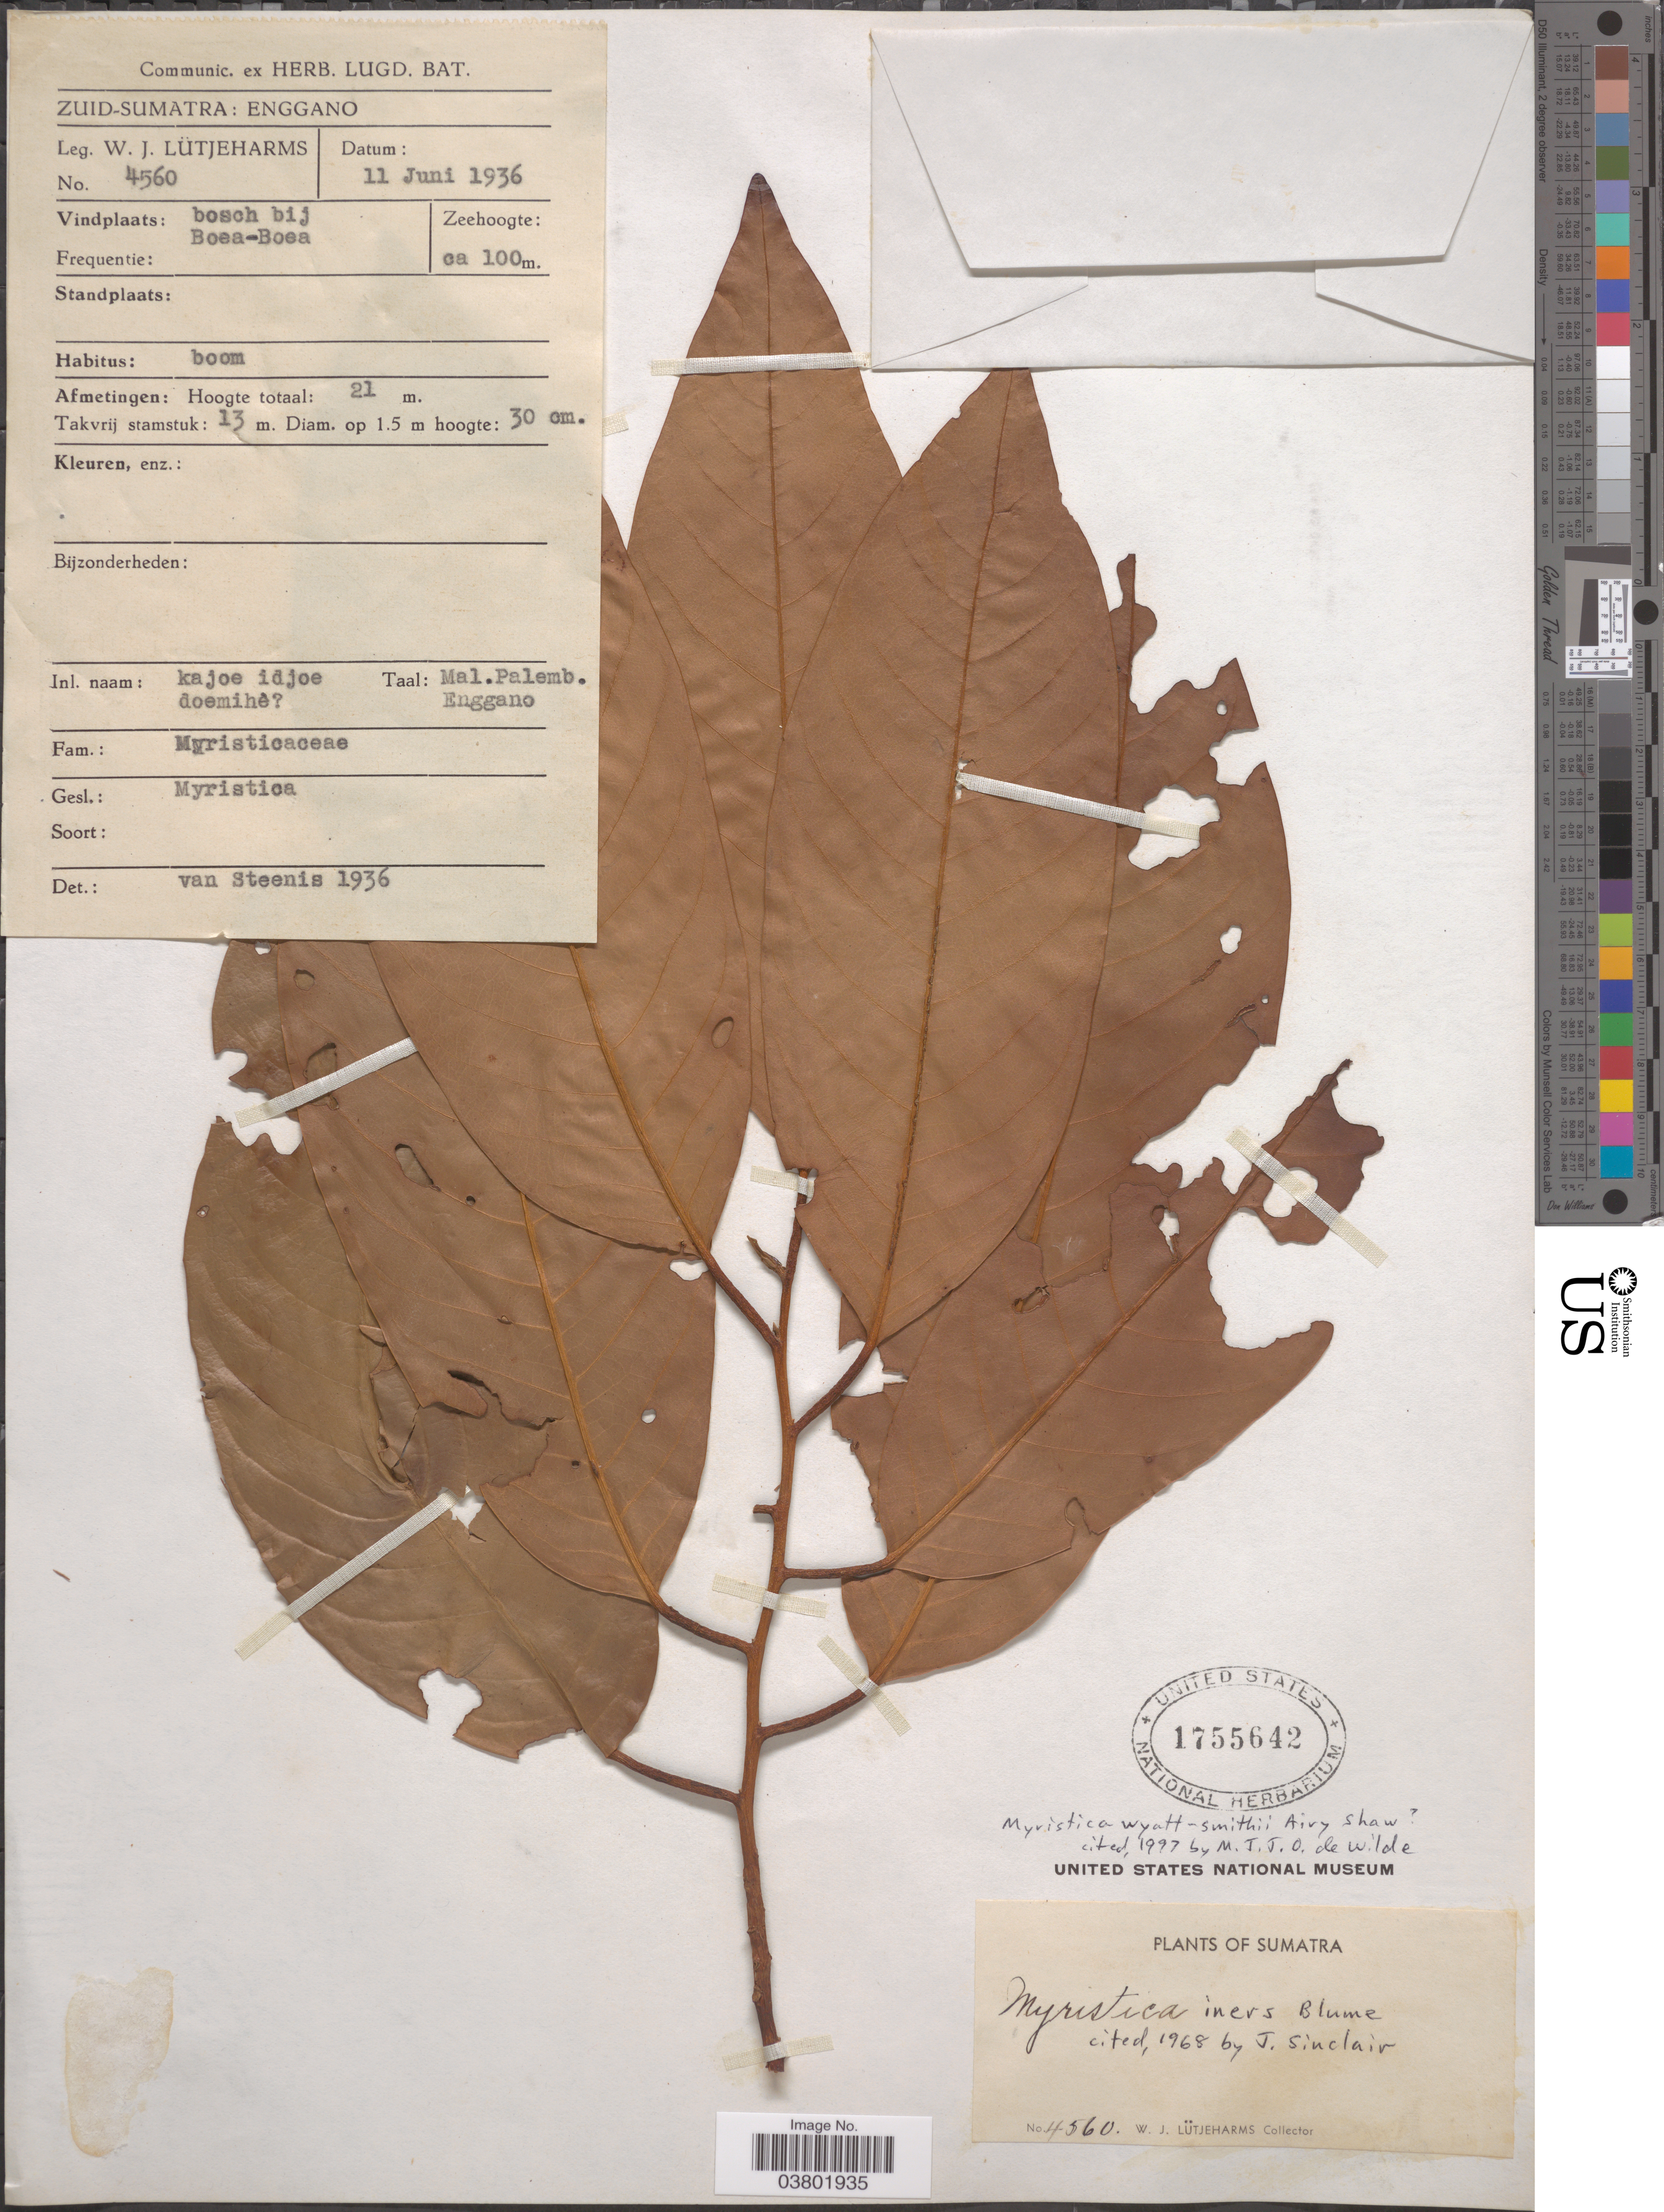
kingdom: Plantae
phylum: Tracheophyta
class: Magnoliopsida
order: Magnoliales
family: Myristicaceae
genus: Myristica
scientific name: Myristica wyatt-smithii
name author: Airy Shaw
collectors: W. Lütjeharms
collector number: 4560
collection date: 1936-06-11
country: Indonesia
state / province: Sumatra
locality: Zuid-Sumatra: Enggano. Bosch bij Boea-Boea.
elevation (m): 100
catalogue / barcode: US 1755642